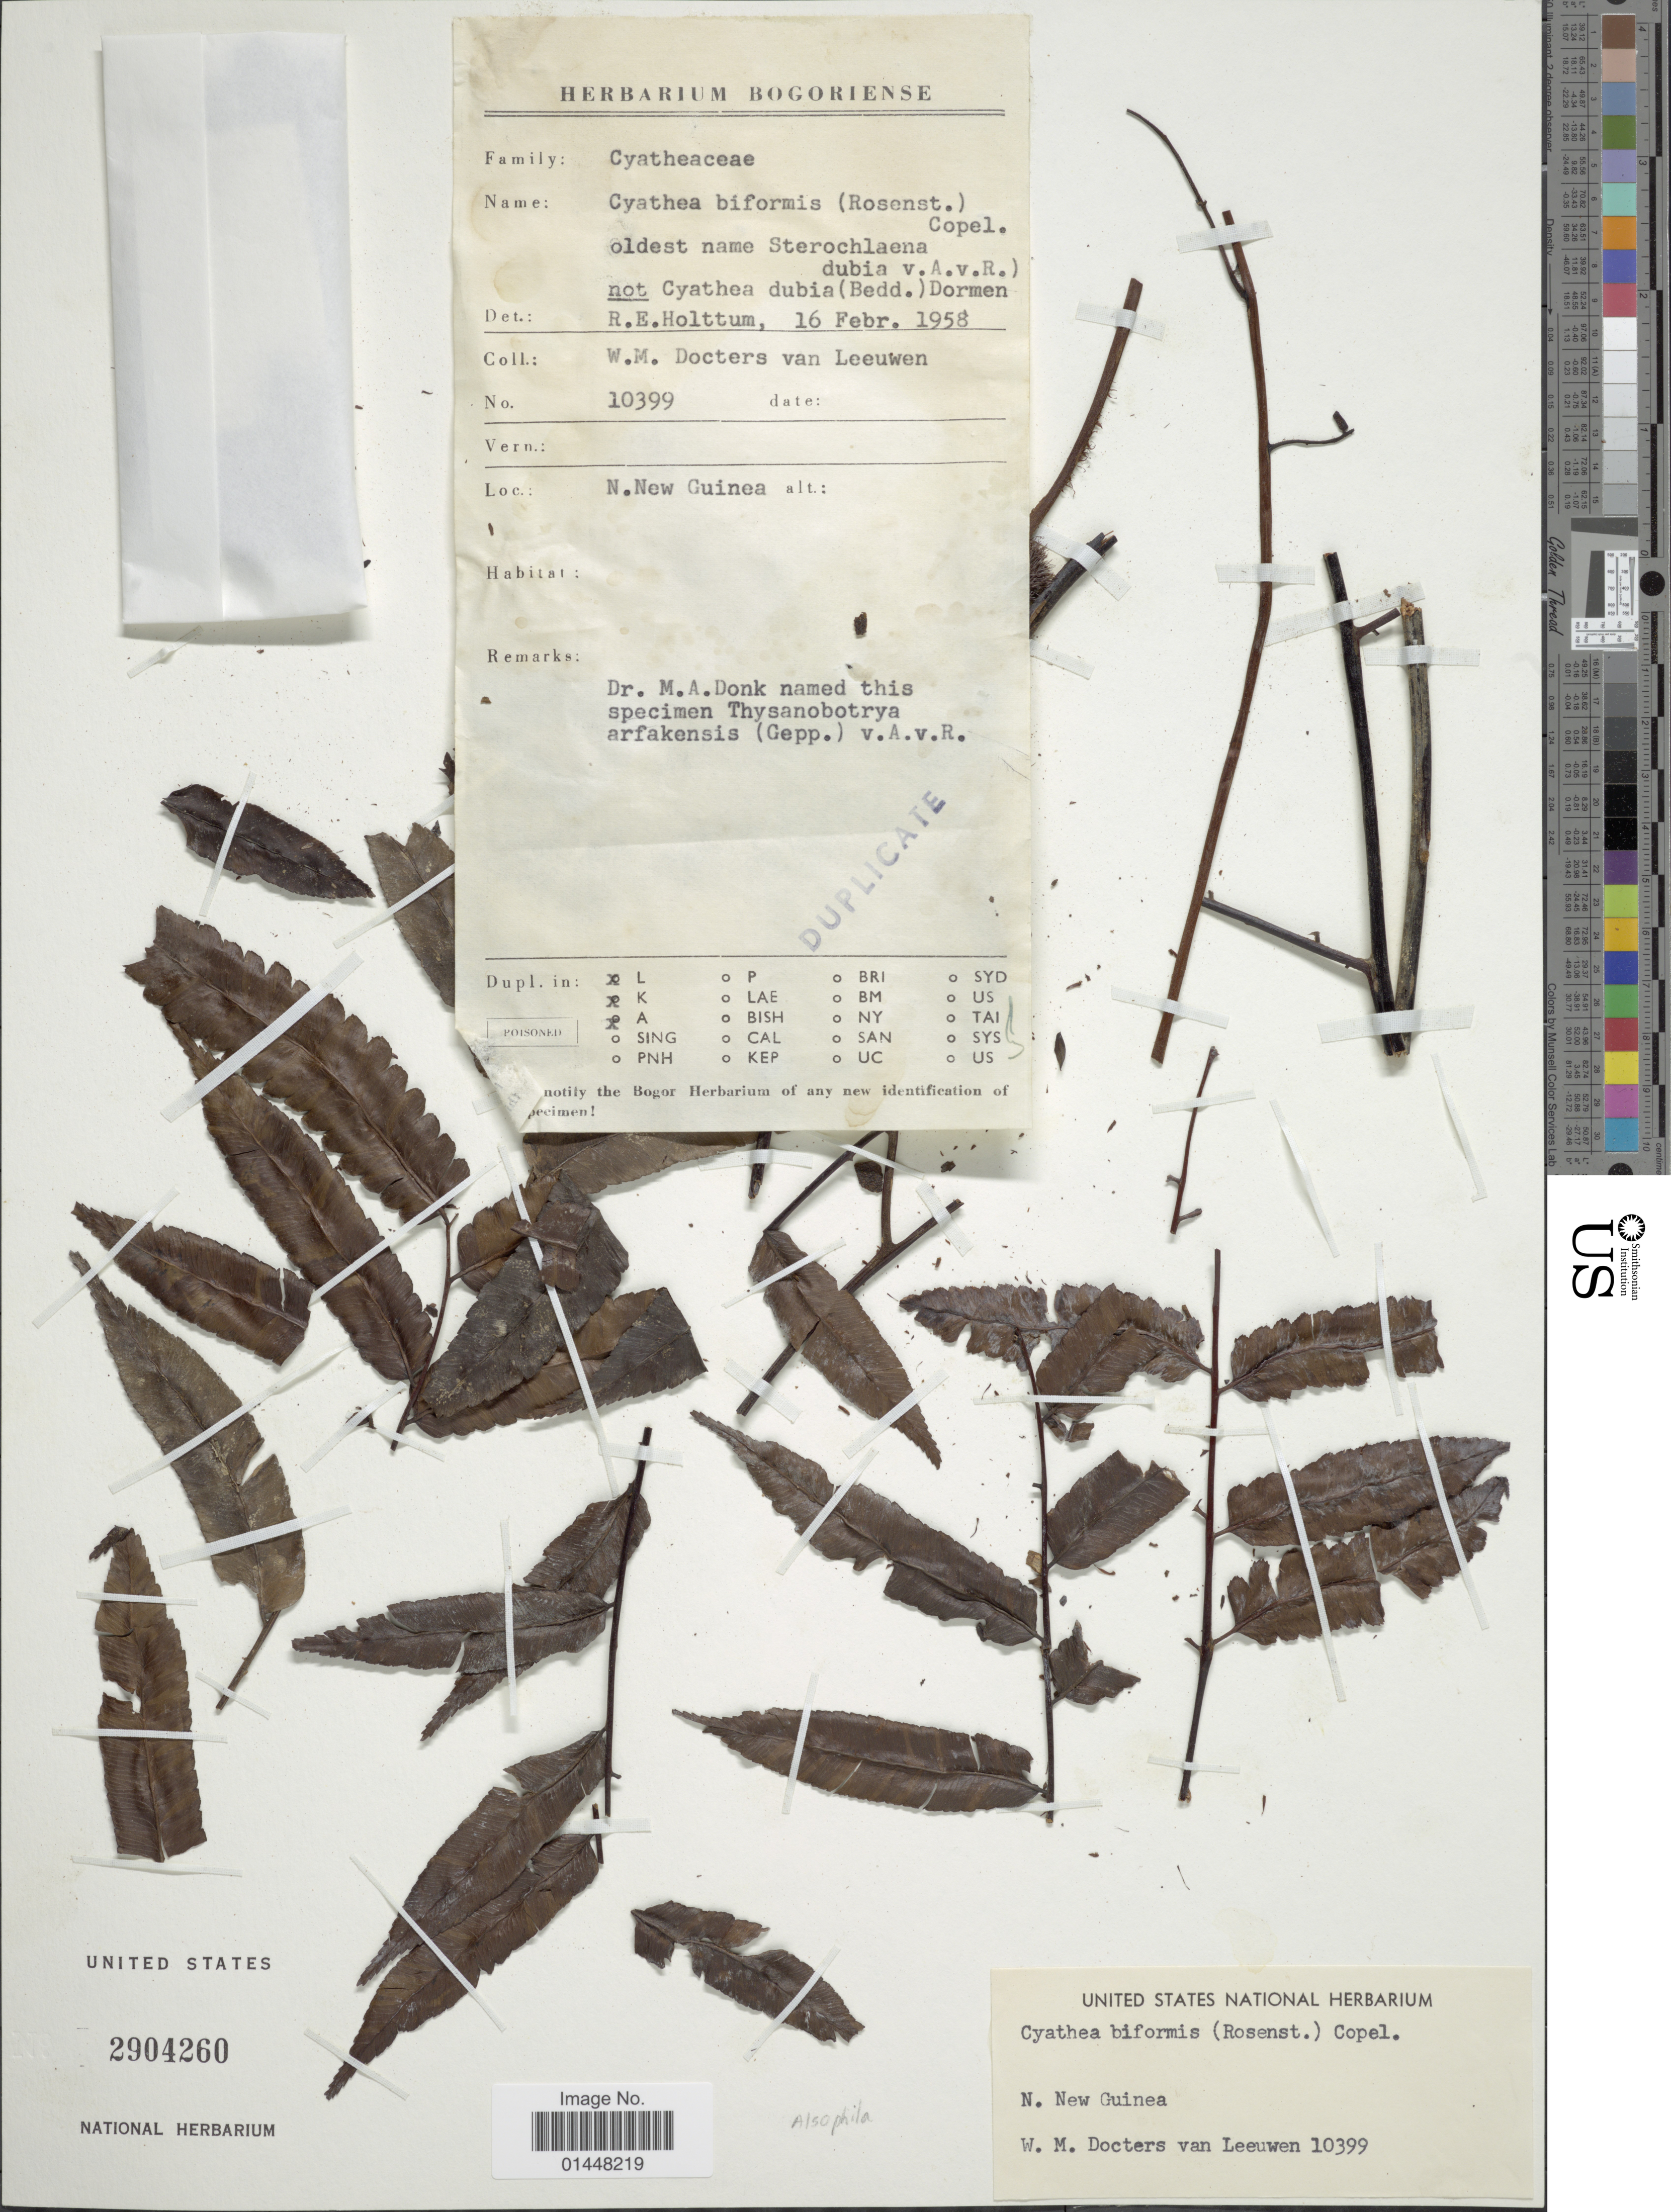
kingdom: Plantae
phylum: Tracheophyta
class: Polypodiopsida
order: Cyatheales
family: Cyatheaceae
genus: Gymnosphaera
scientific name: Gymnosphaera biformis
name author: (Rosenst.) Copel.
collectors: W. Docters van Leeuwen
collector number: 10399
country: Papua New Guinea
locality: N. New Guinea.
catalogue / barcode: US 2904260